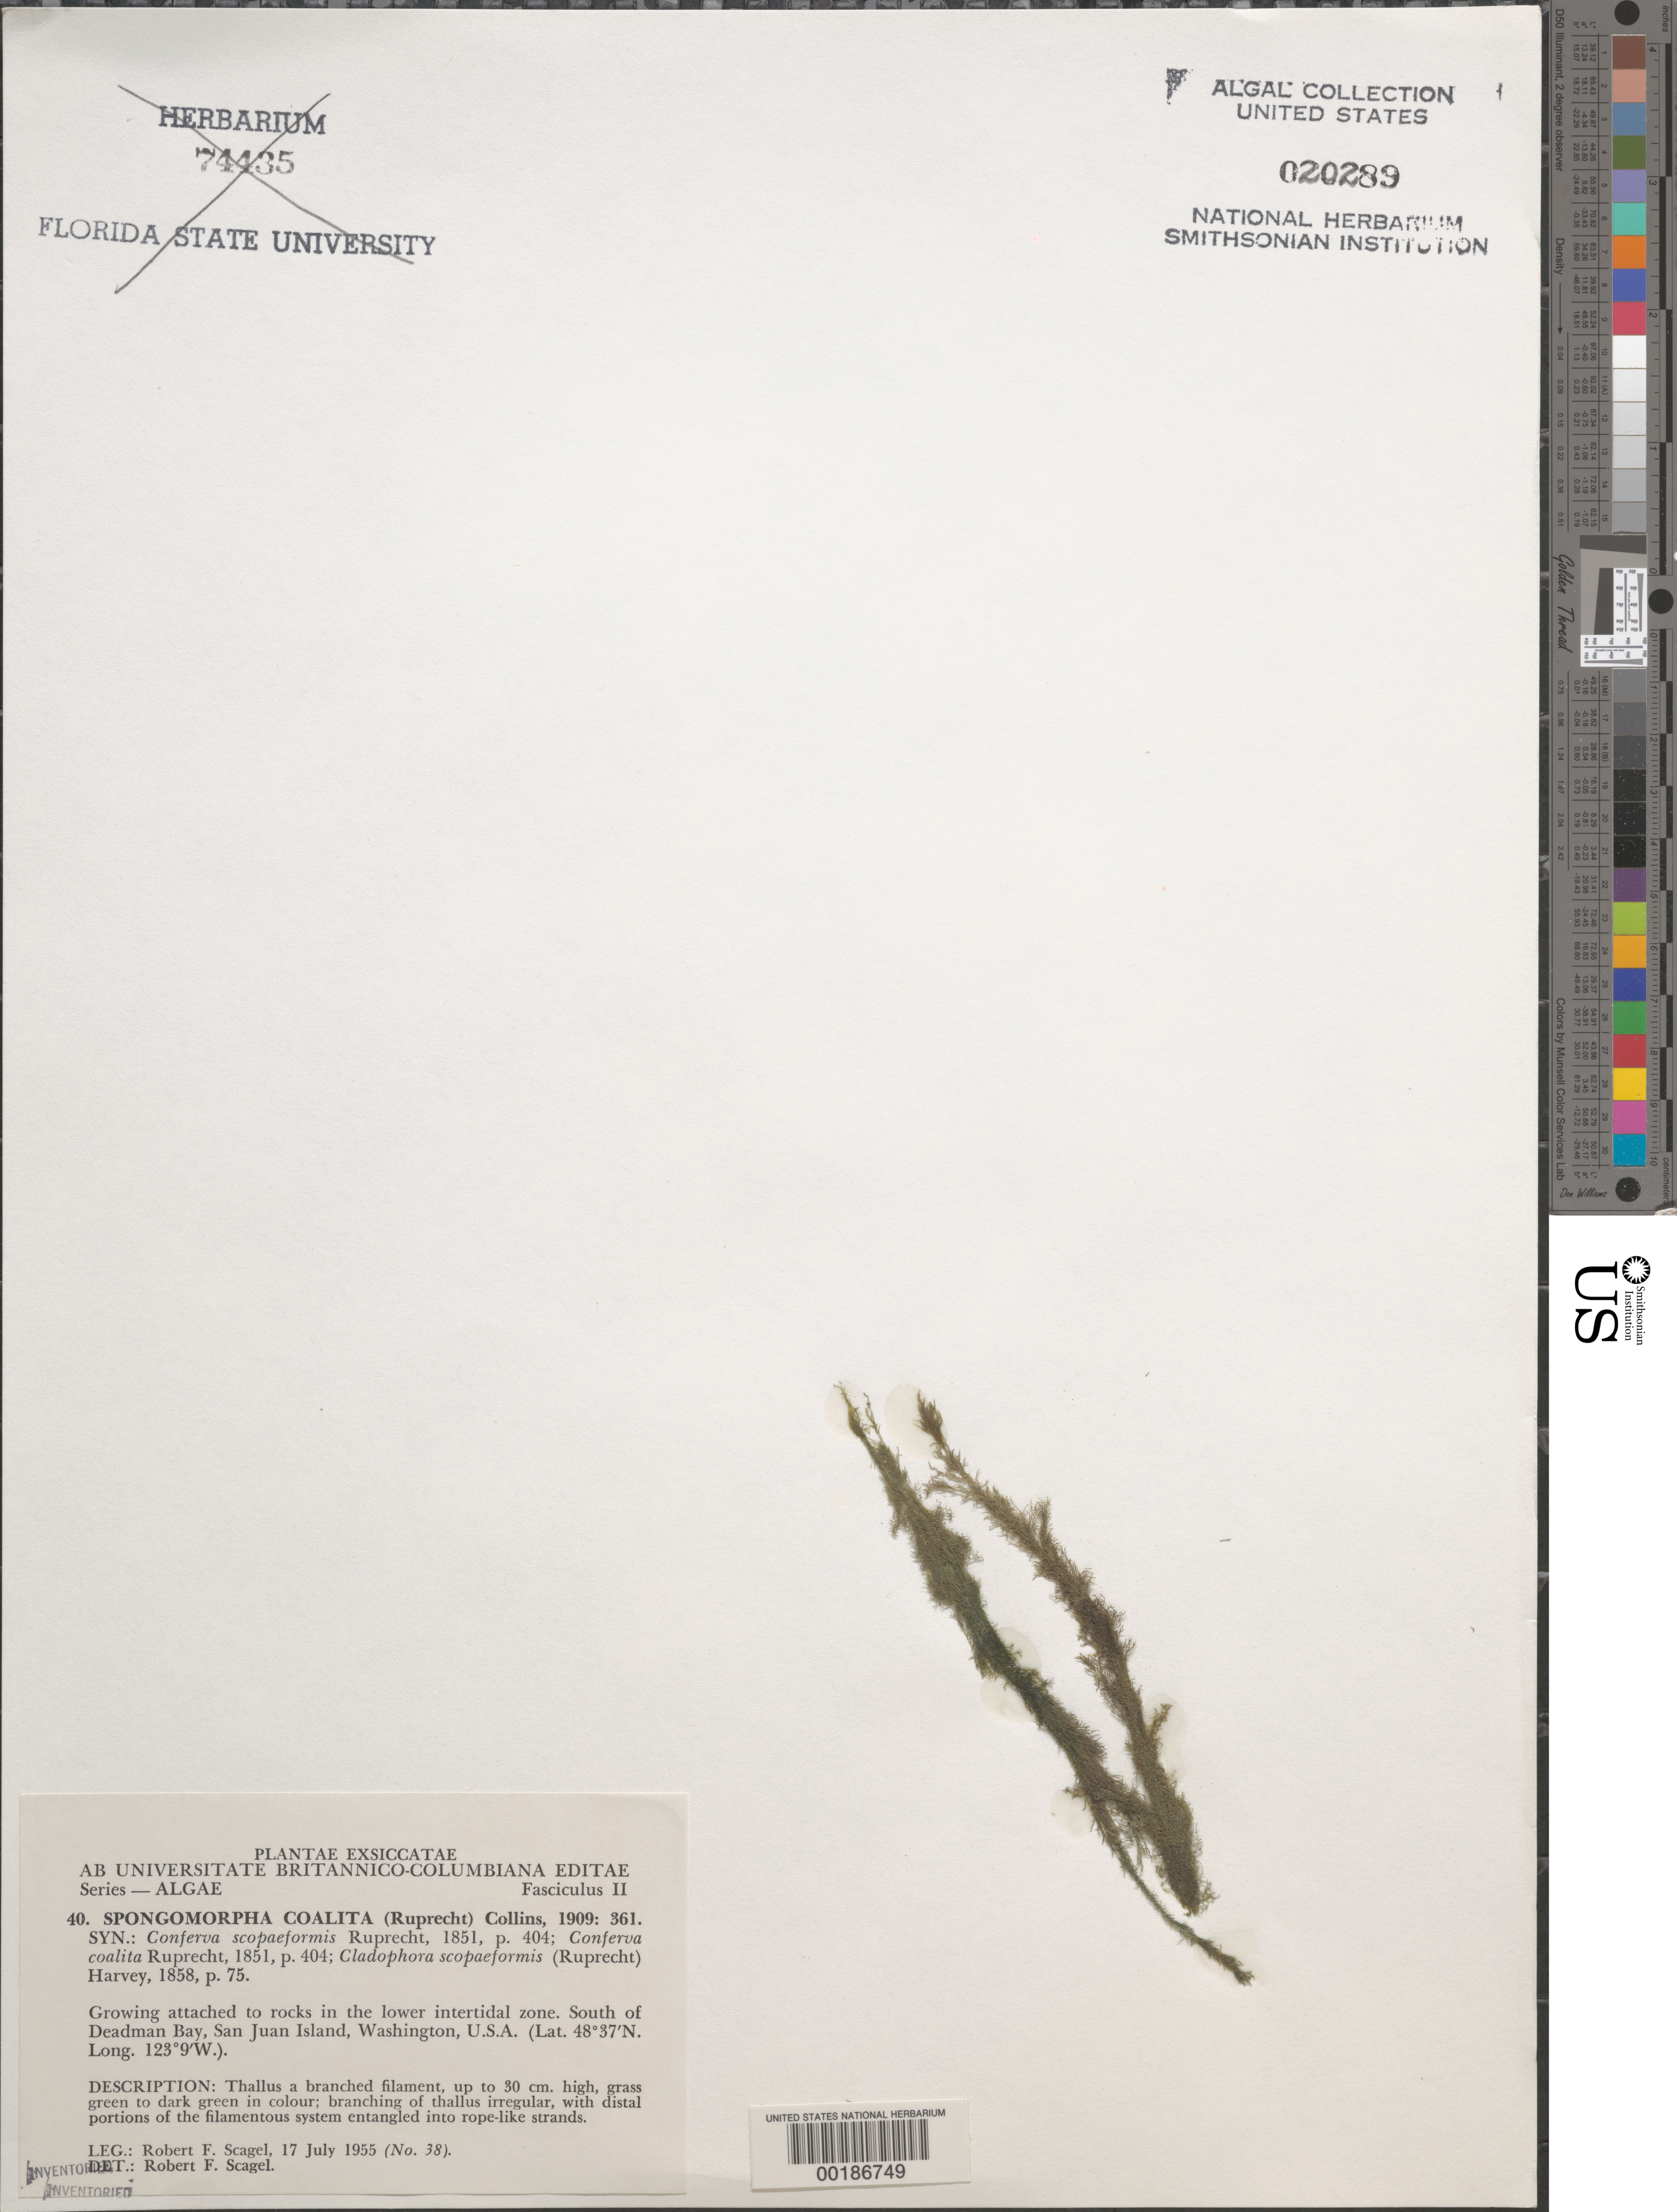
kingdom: Plantae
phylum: Chlorophyta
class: Ulvophyceae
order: Ulotrichales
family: Ulotrichaceae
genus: Acrosiphonia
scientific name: Acrosiphonia coalita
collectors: R. F. Scagel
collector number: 38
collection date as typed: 17 Jul 1955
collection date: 1955-07-17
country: United States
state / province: Washington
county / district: San Juan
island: San Juan Island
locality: South of Dead Man Bay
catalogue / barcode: US 20289